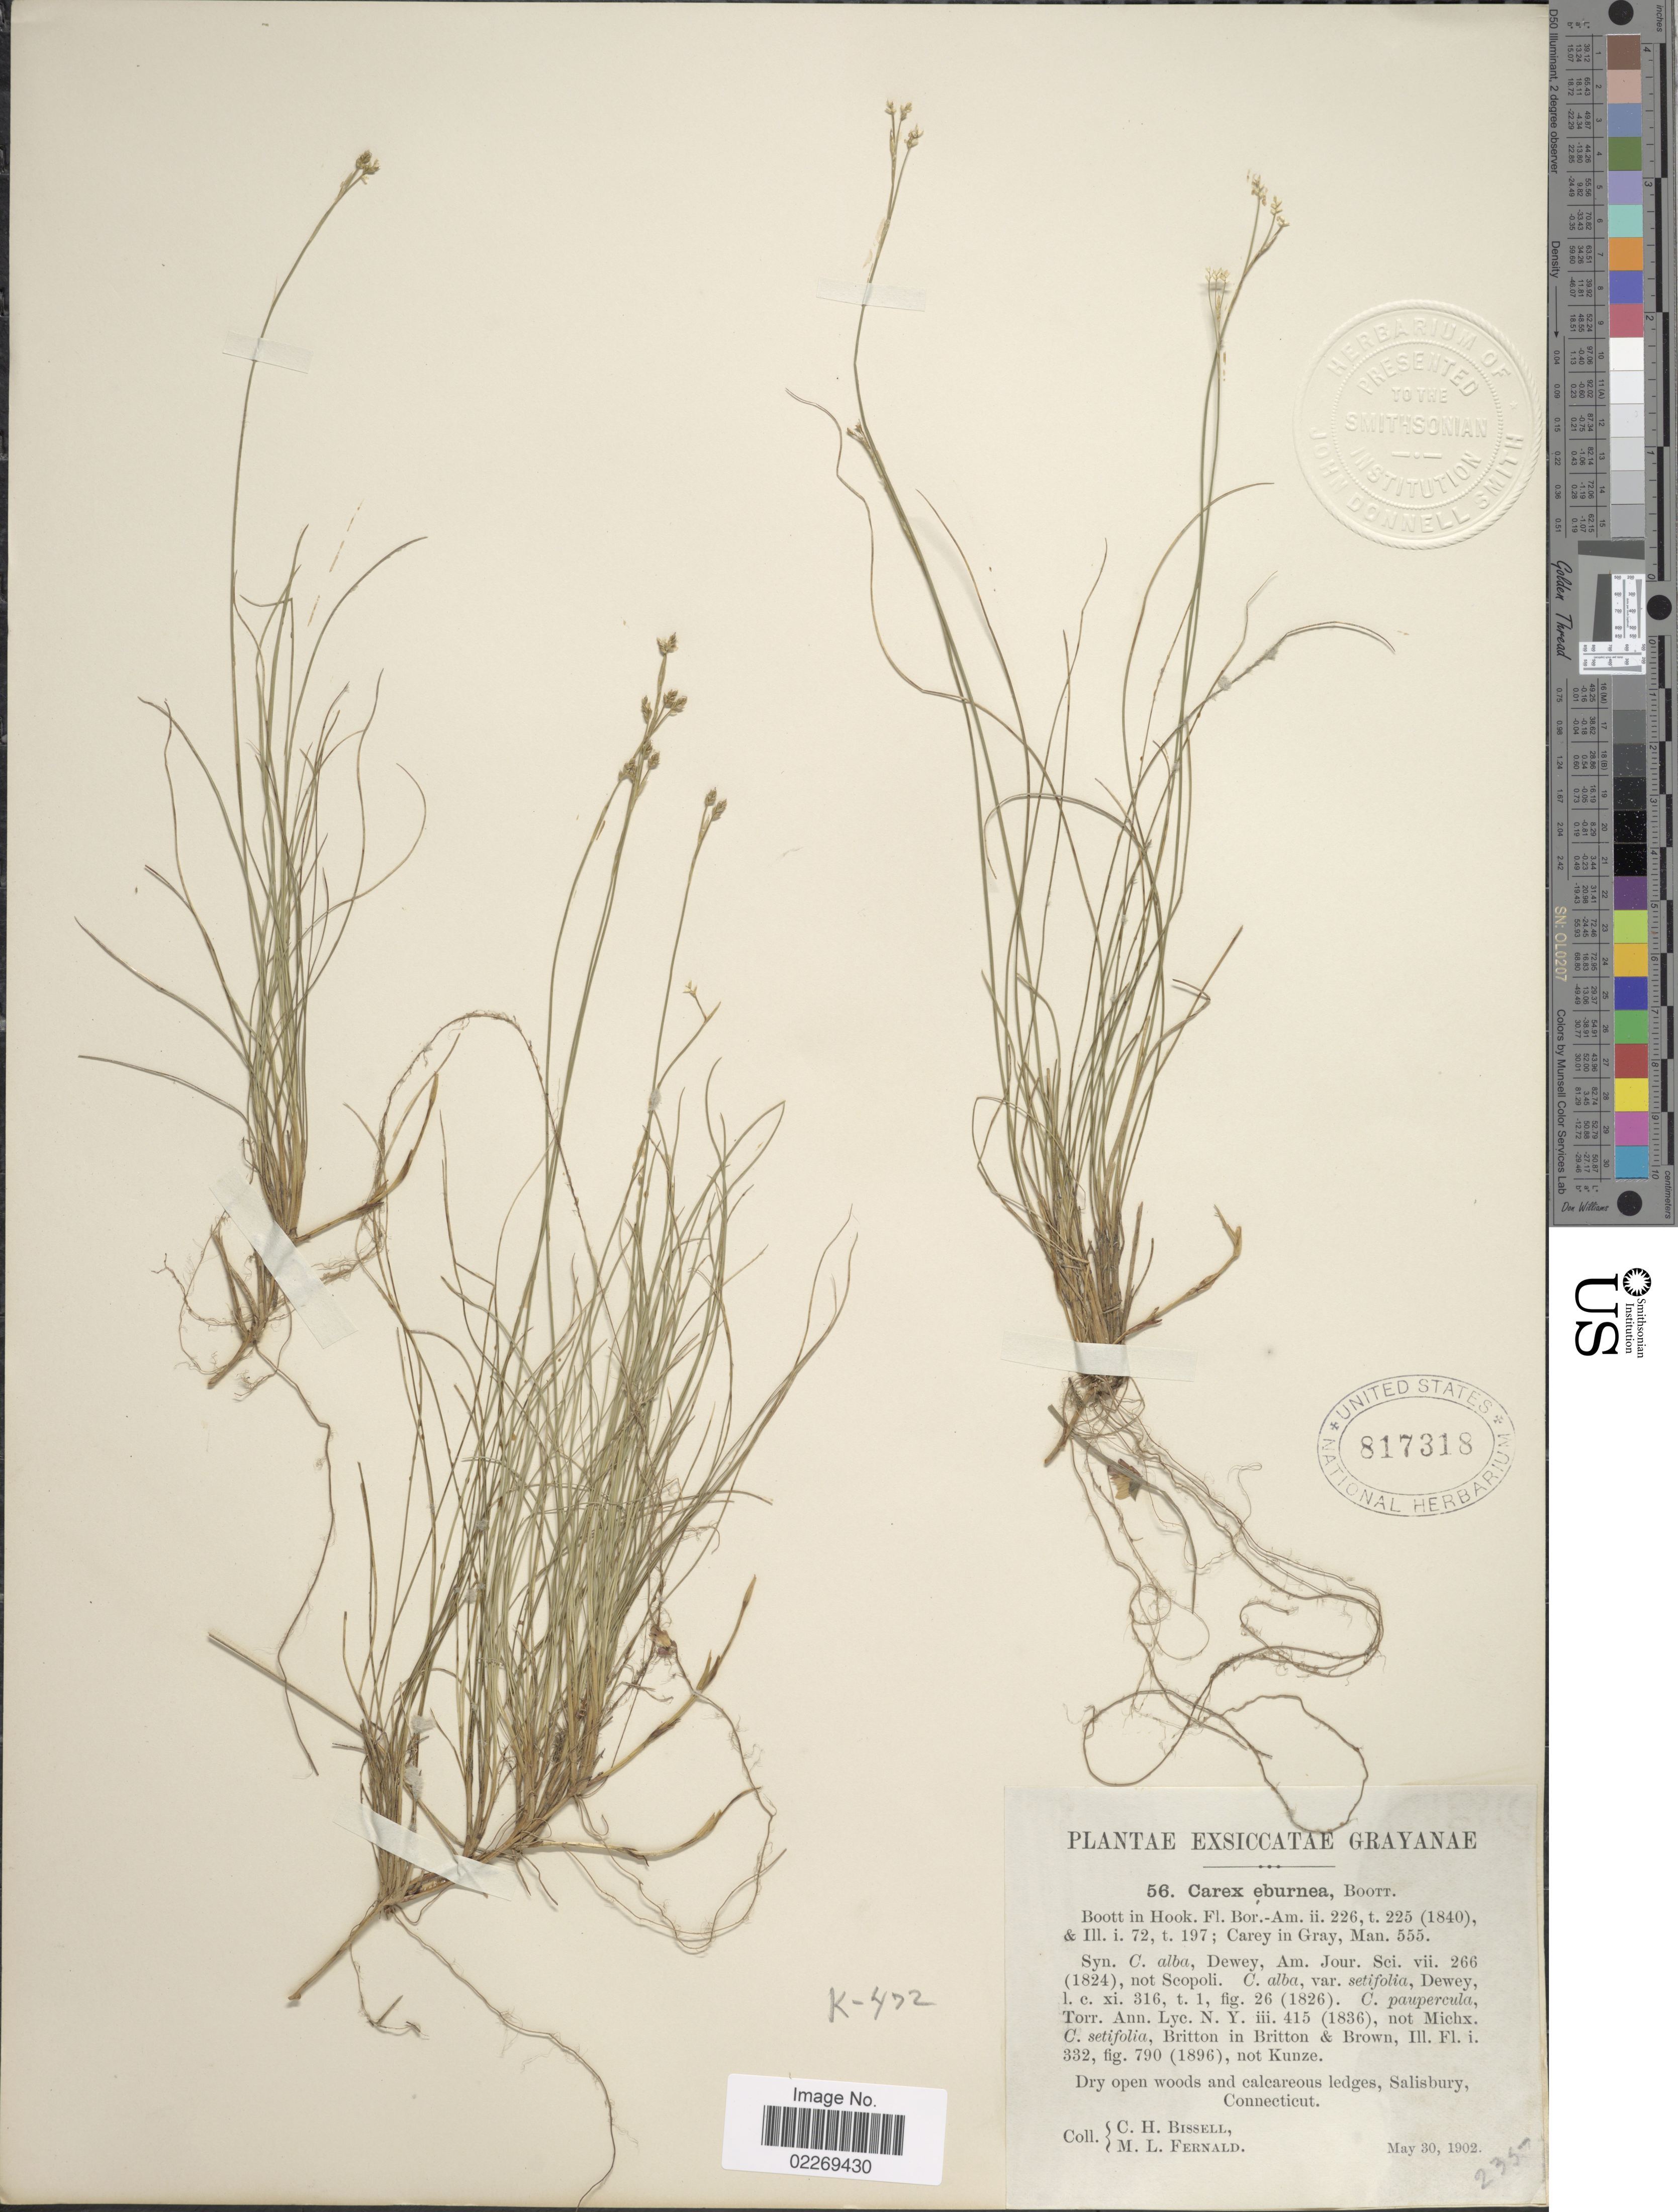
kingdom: Plantae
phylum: Tracheophyta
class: Liliopsida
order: Poales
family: Cyperaceae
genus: Carex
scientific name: Carex eburnea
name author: Boott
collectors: C. Bissell & M. L. Fernald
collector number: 56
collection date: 1902-05-30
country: United States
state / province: Connecticut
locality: Grayanae. Dry open woods and calcareous ledges, Salisbury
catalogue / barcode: US 817318